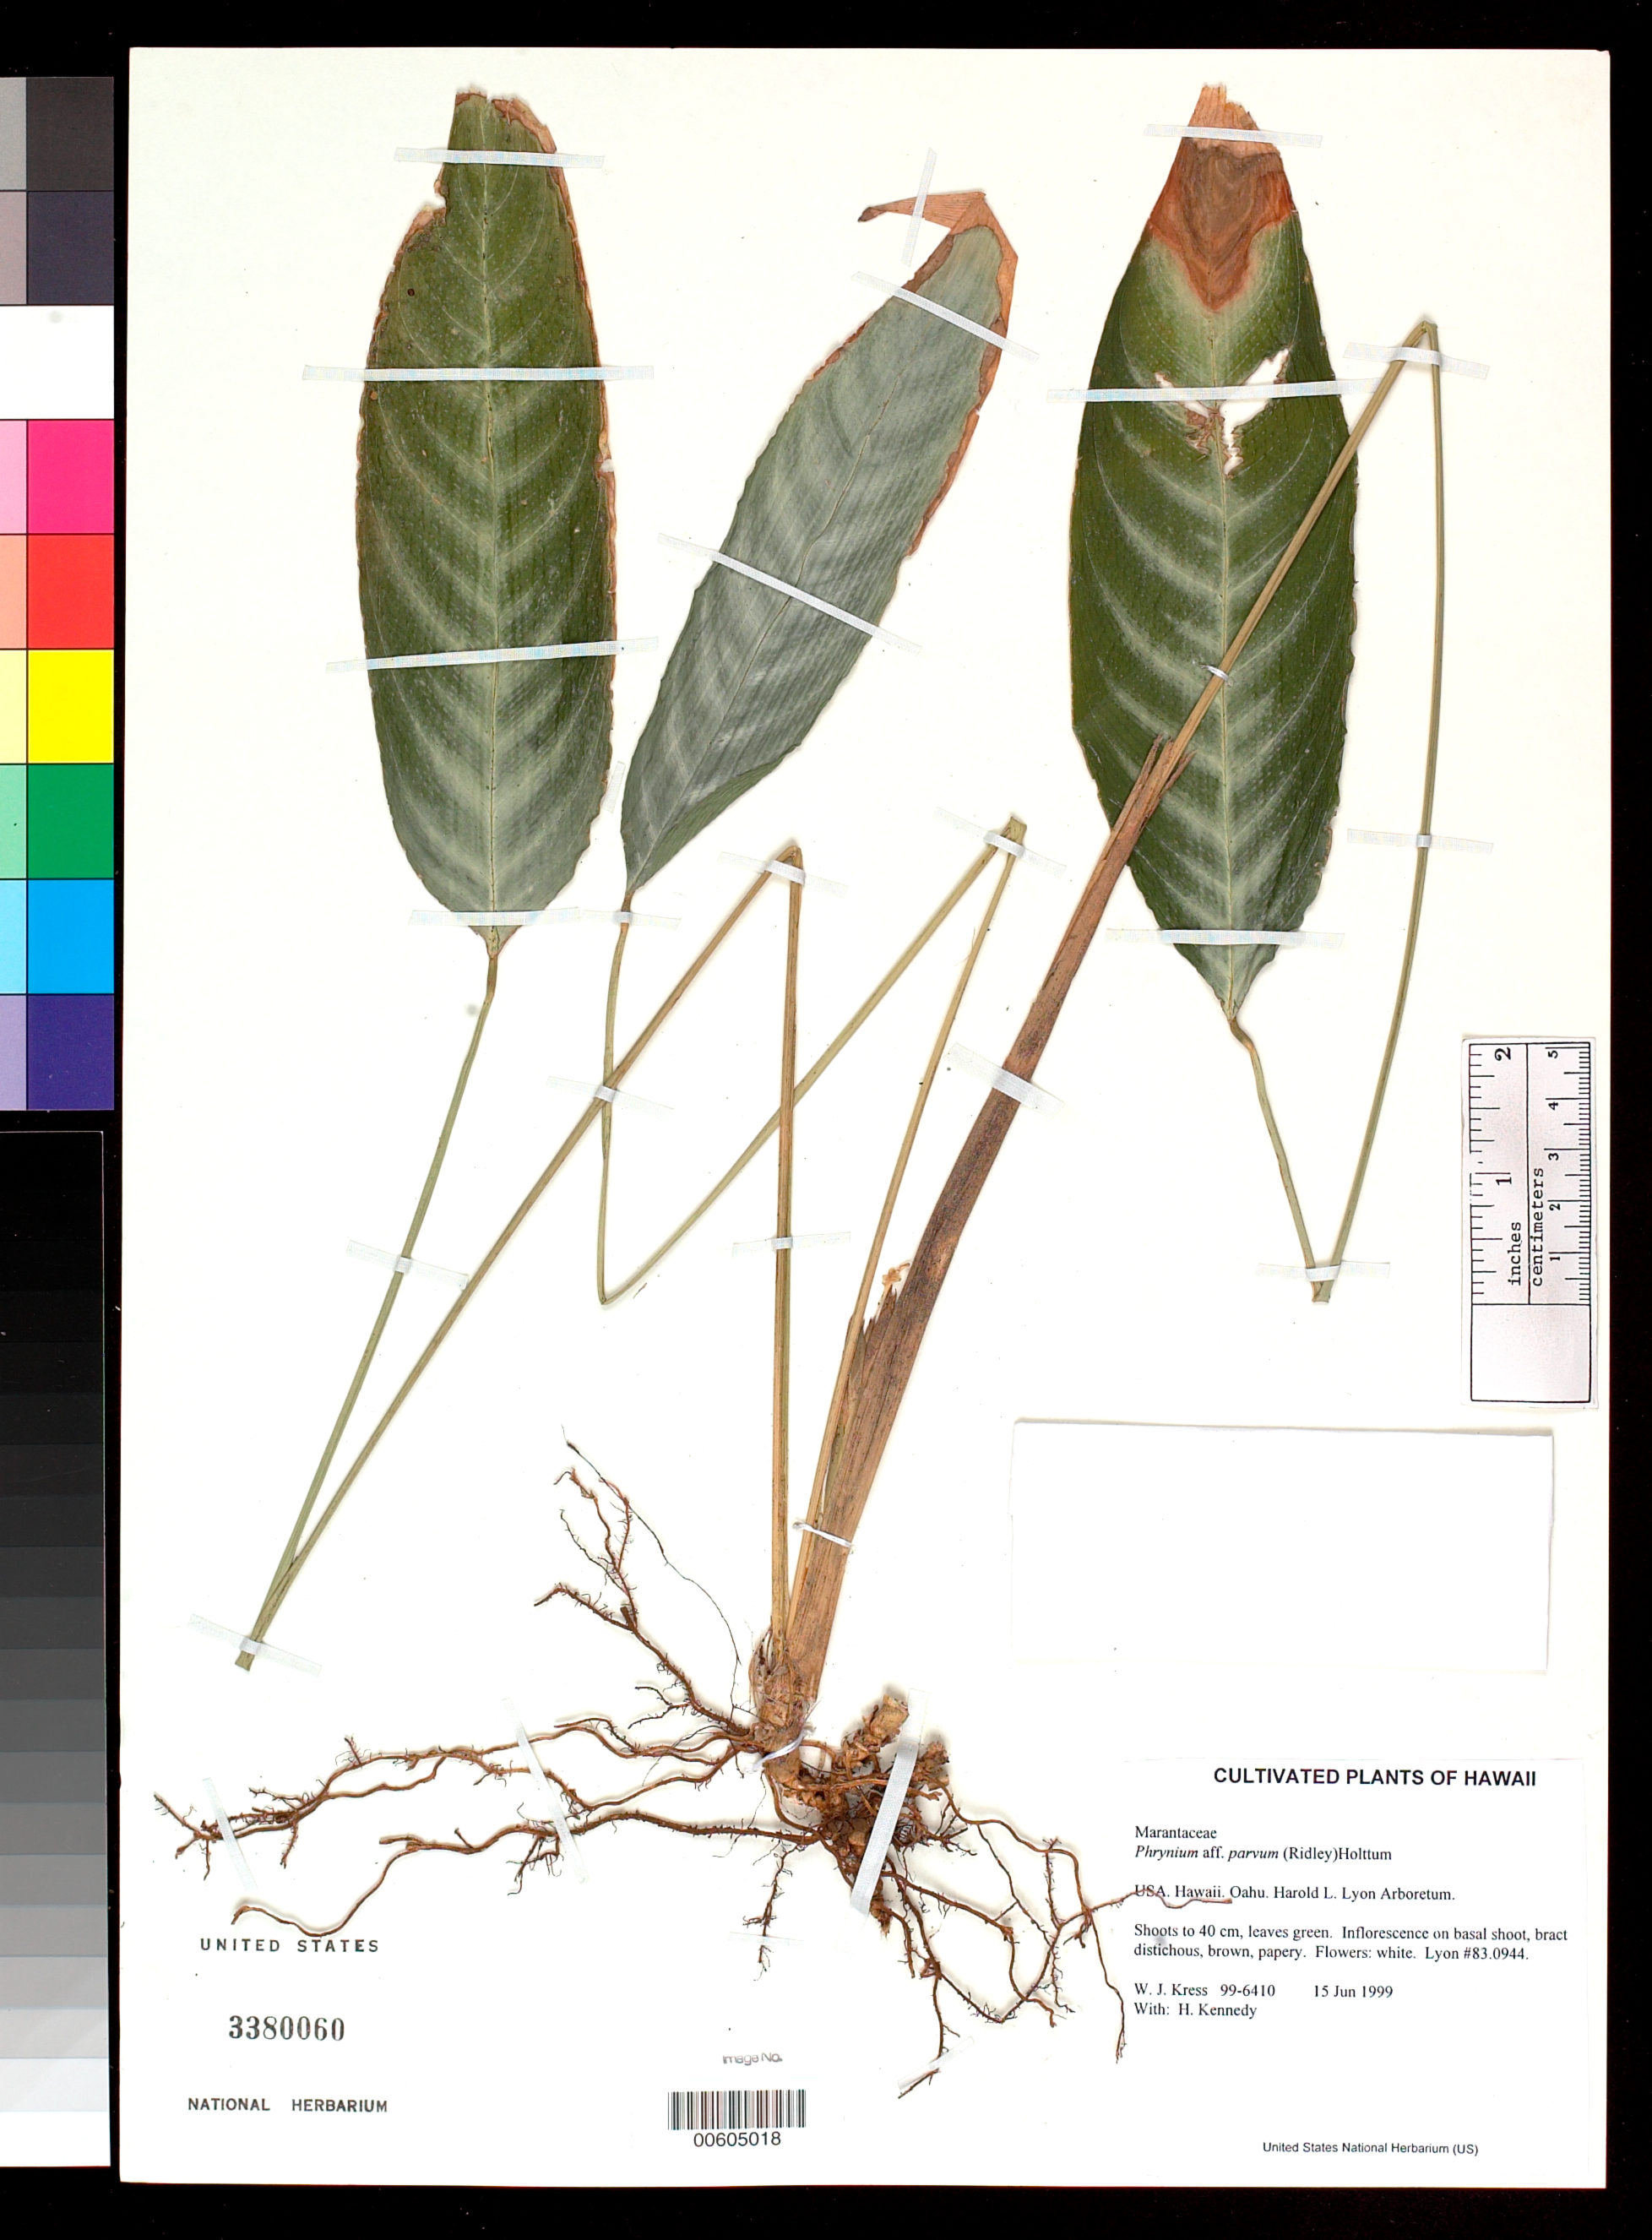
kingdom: Plantae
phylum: Tracheophyta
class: Liliopsida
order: Zingiberales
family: Marantaceae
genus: Stachyphrynium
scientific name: Stachyphrynium sumatranum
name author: (Miq.) K. Schum.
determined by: Kress, W. J., (US), Smithsonian Institution - National Museum of Natural History (UNITED STATES)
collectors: W. J. Kress & H. Kennedy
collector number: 99-6410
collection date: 1999-06-15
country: United States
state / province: Hawaii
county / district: Honolulu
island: Oahu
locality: Harold L. Lyon Arboretum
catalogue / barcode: US 3380060